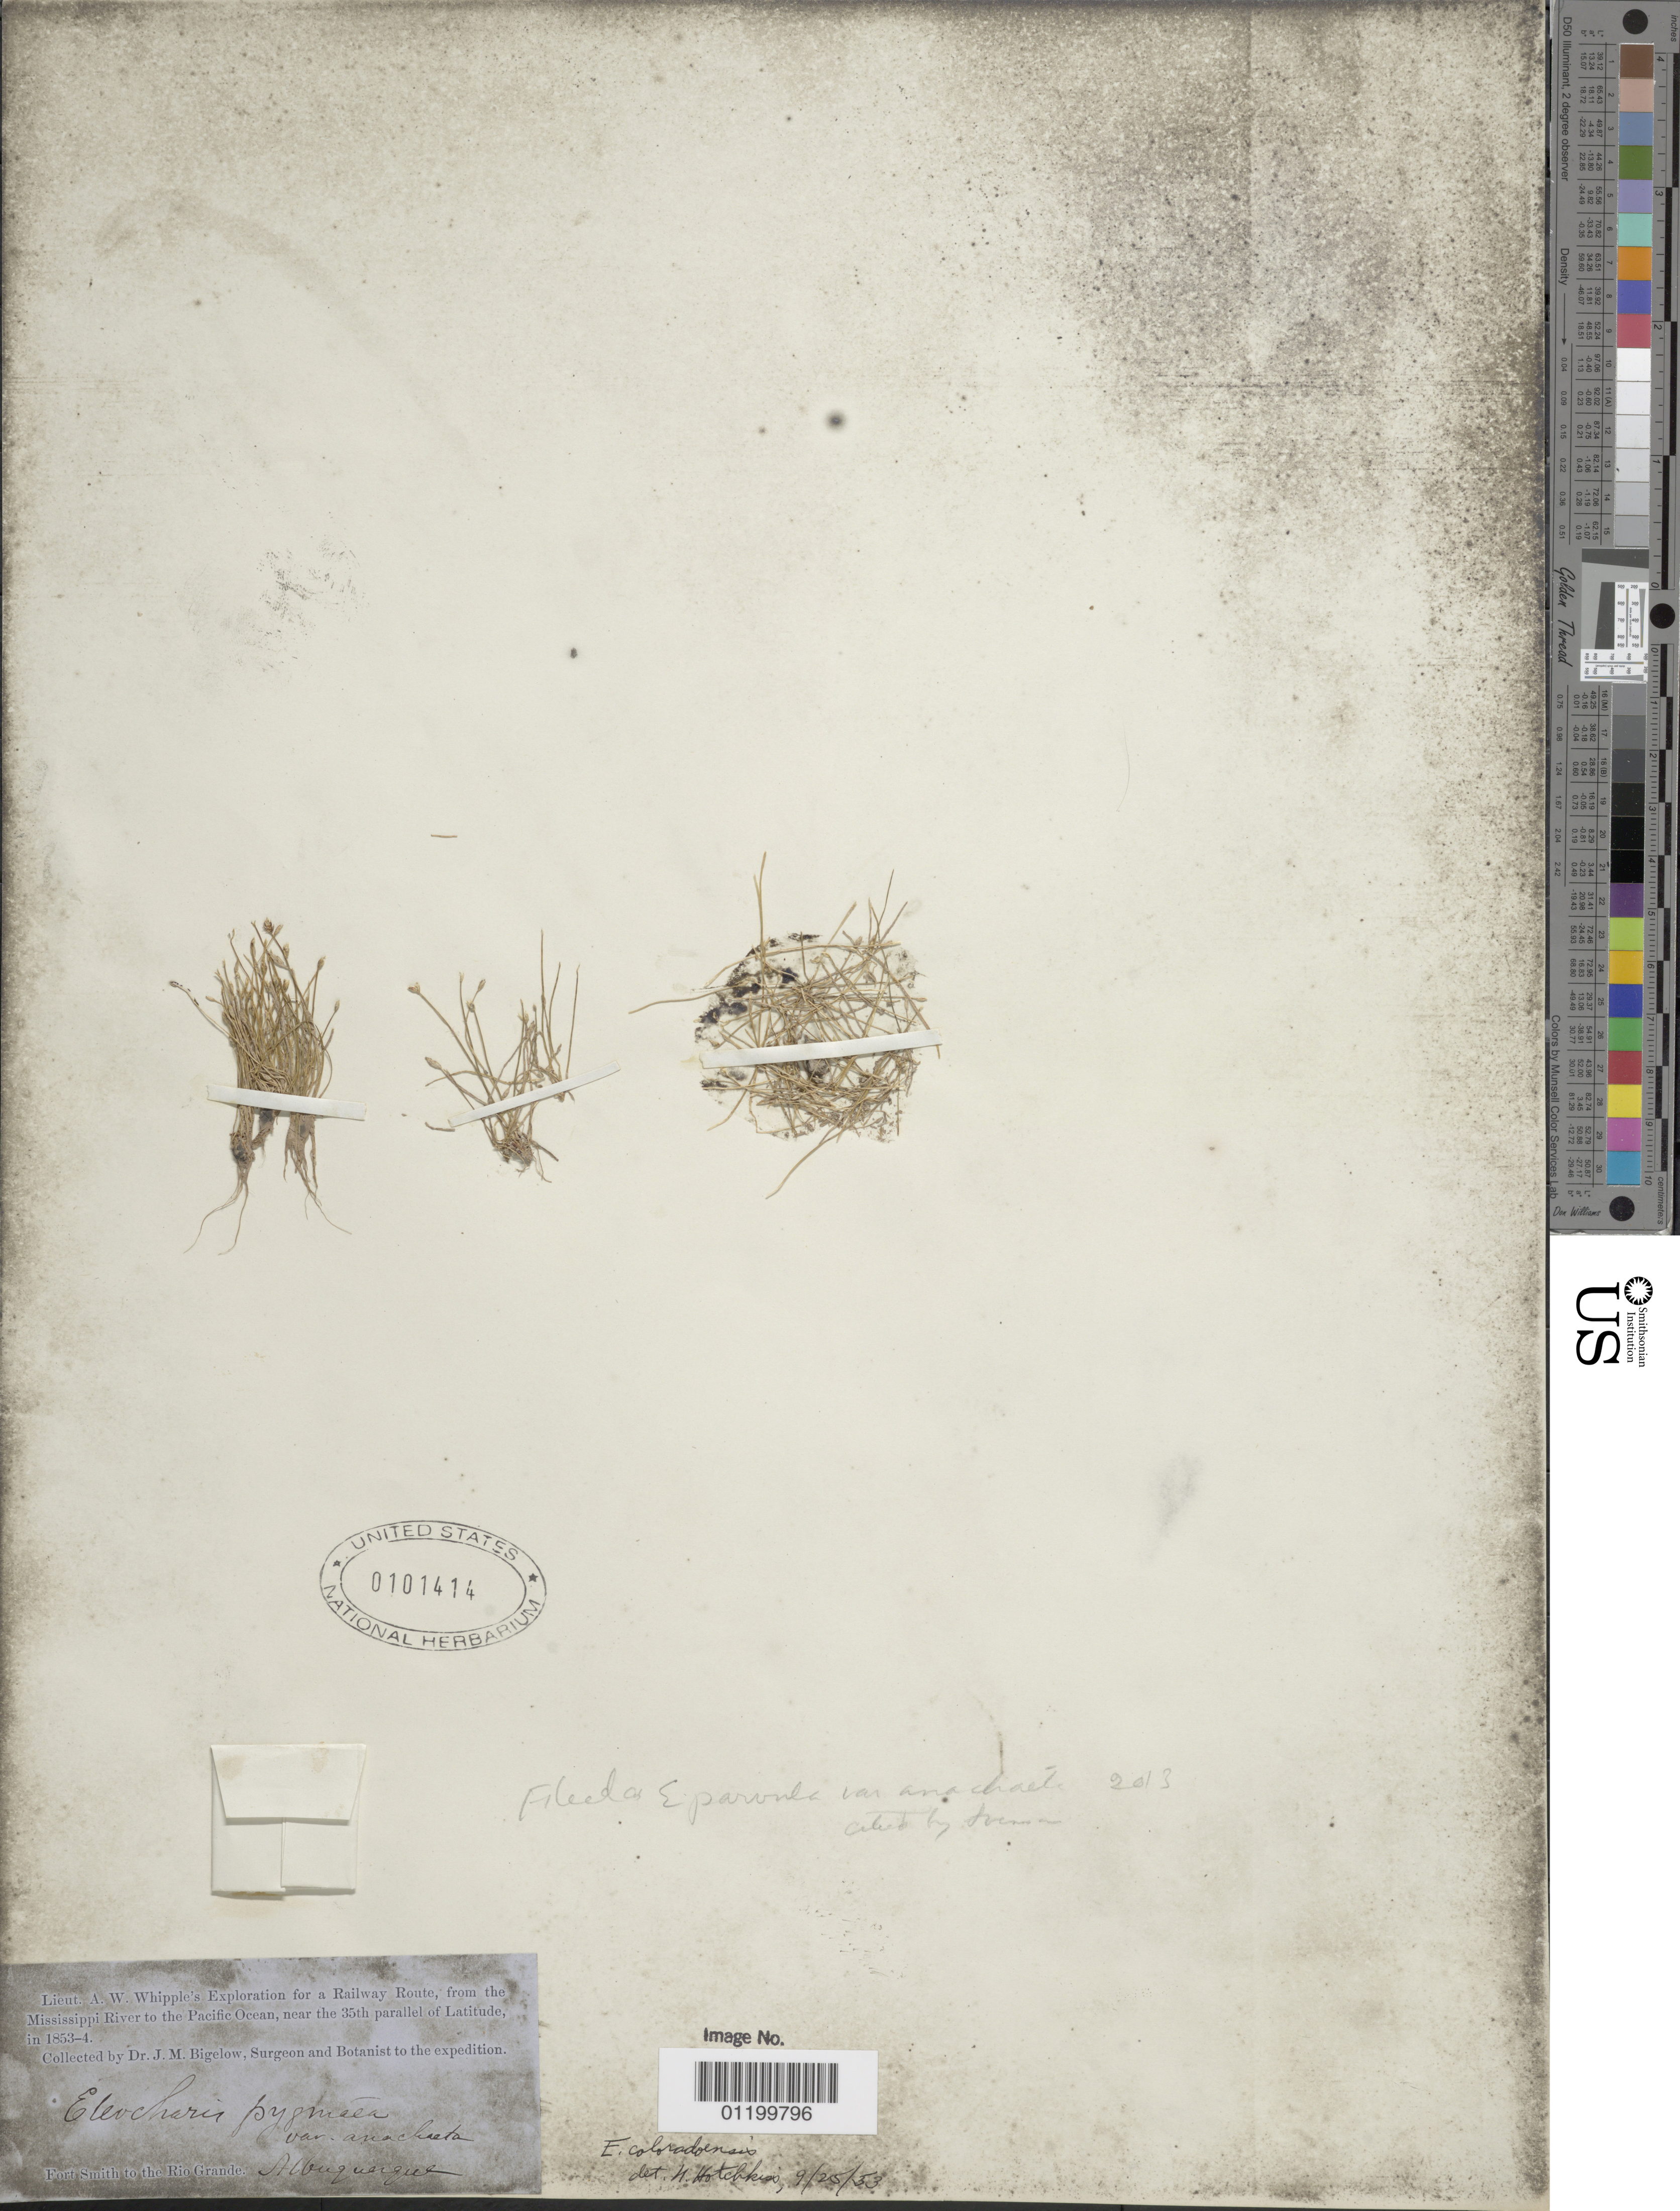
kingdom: Plantae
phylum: Tracheophyta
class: Liliopsida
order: Poales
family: Cyperaceae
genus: Eleocharis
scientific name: Eleocharis parvula var. anachaeta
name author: (Torr.) Svenson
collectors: J. M. Bigelow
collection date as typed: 1853 to -- --- 1854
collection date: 1853/1854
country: United States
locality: Fort Smith to the Rio Grande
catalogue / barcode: US 101414